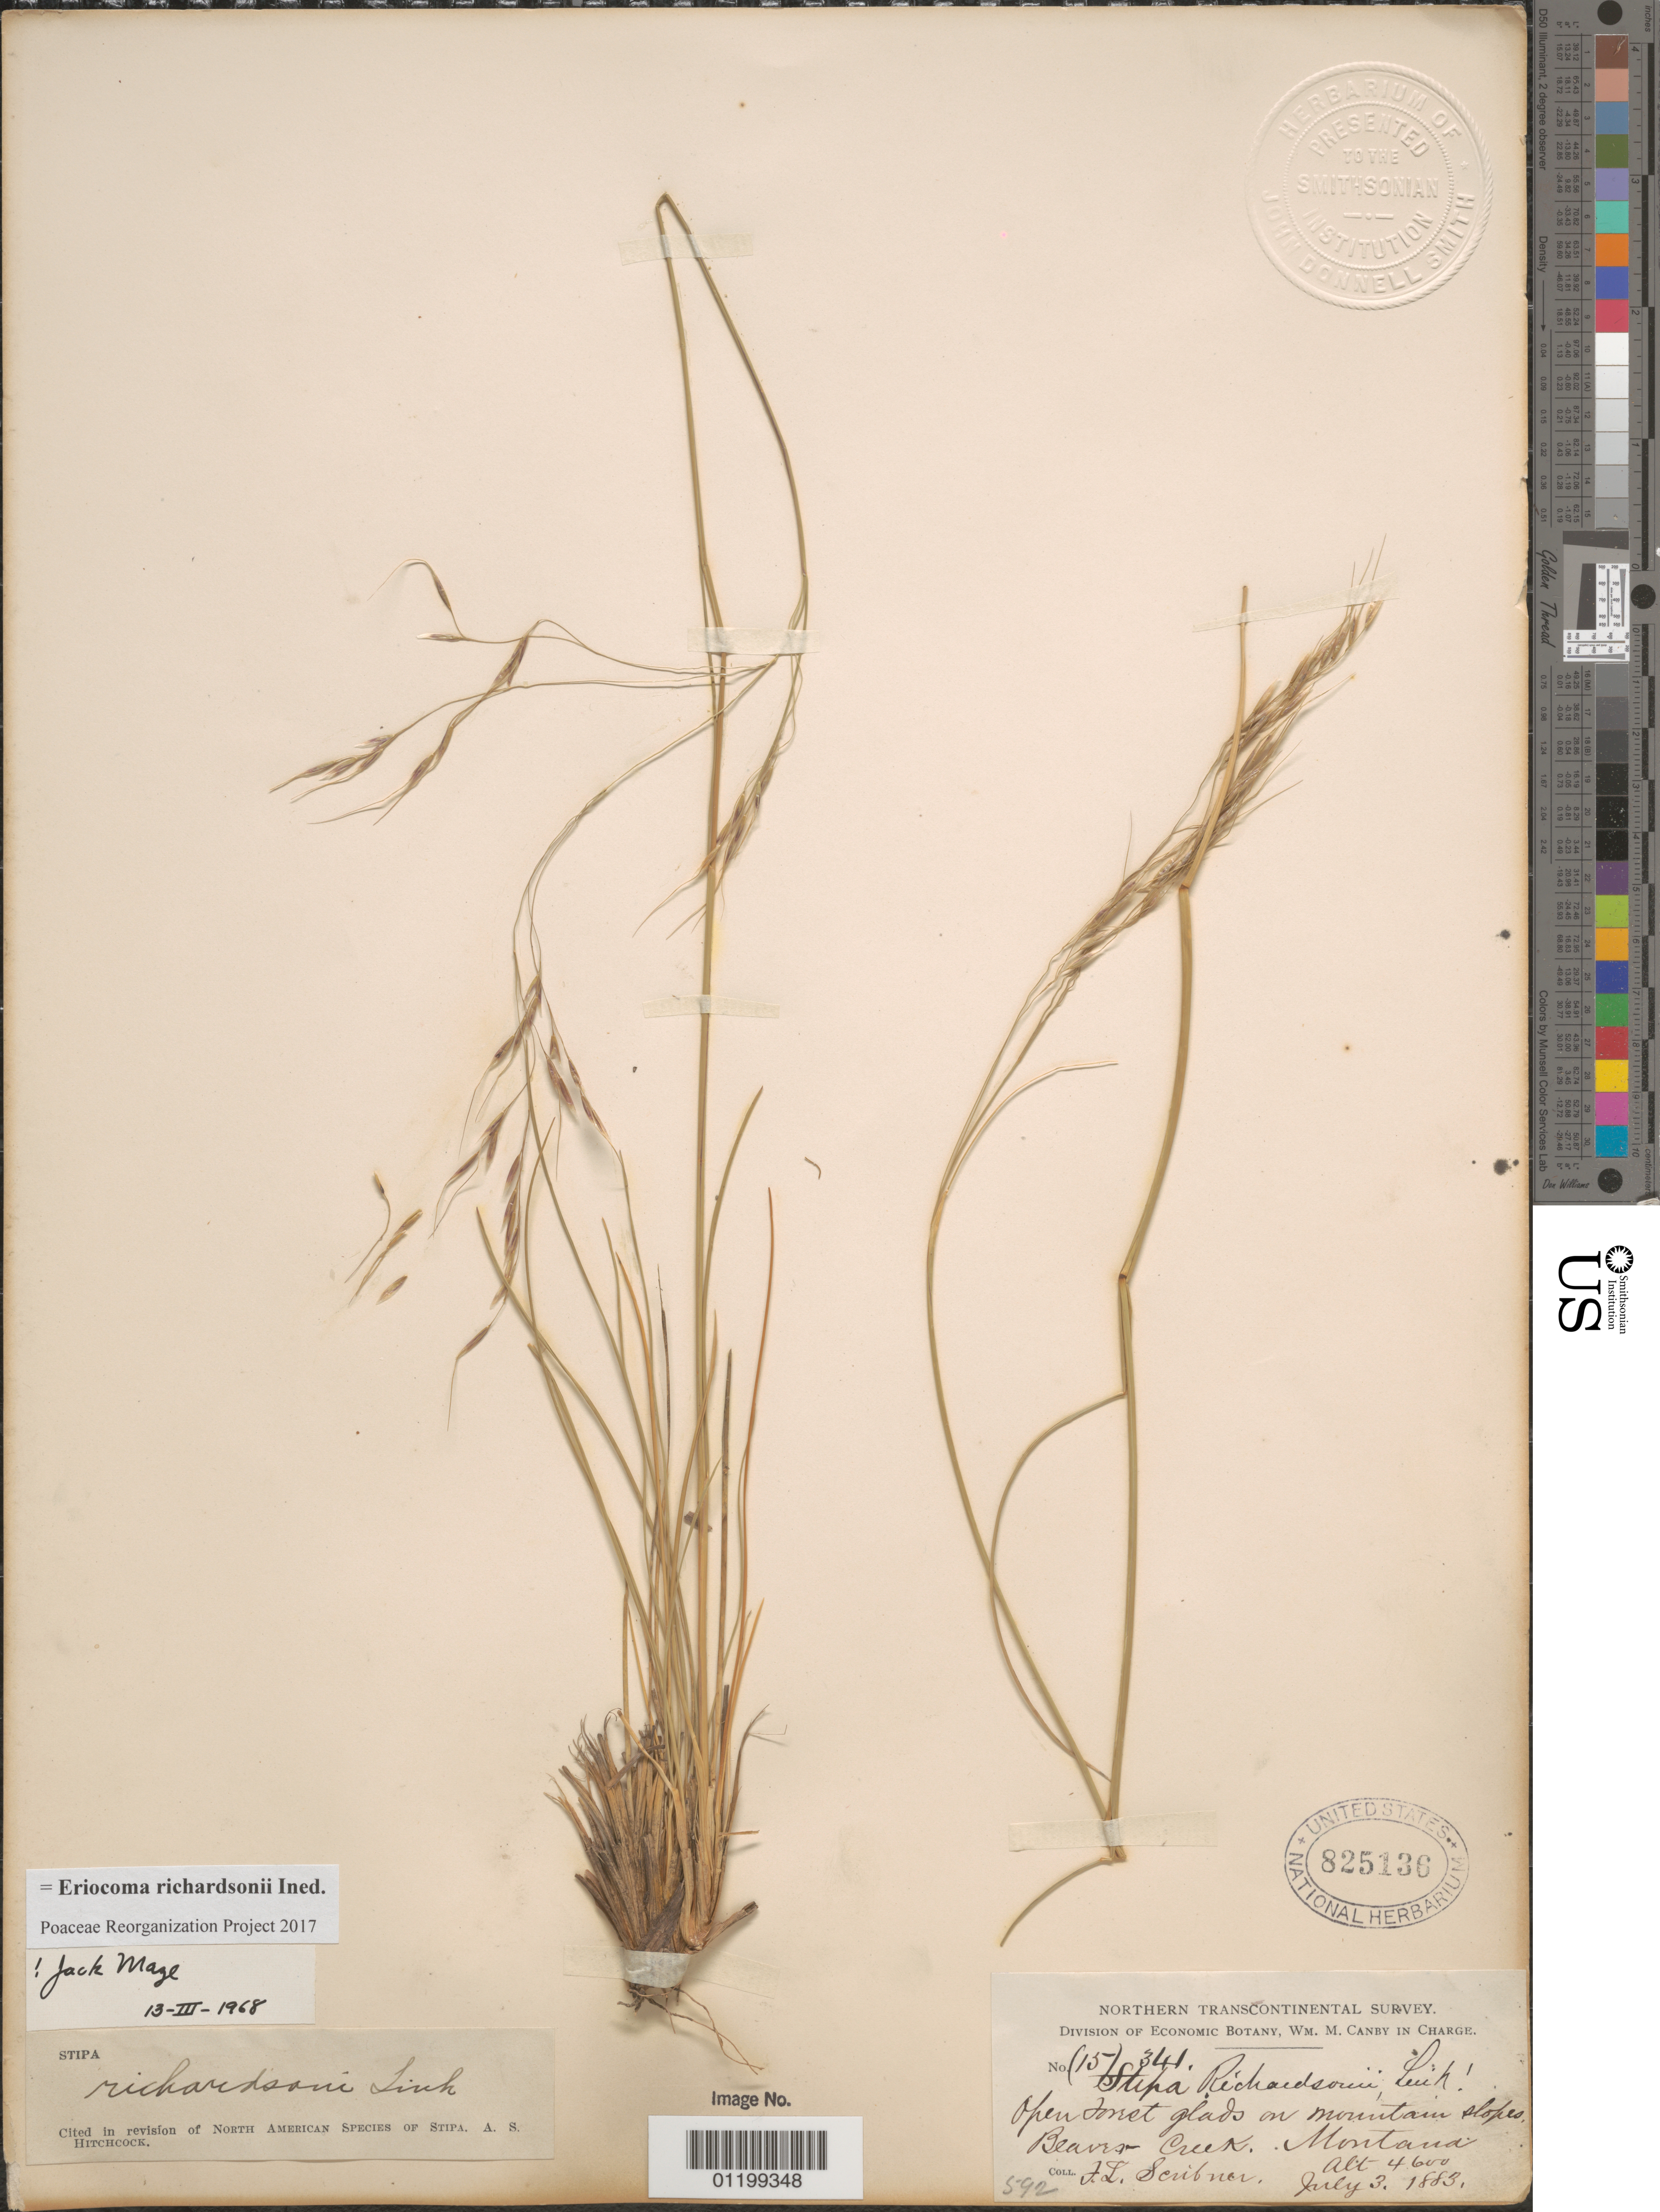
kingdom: Plantae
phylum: Tracheophyta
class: Liliopsida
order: Poales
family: Poaceae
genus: Eriocoma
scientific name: Eriocoma richardsonii ined.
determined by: Poaceae Reorganization Project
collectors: F. L. Scribner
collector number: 341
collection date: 1883-07-03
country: United States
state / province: Montana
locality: Beaver Creek.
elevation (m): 1402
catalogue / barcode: US 825136